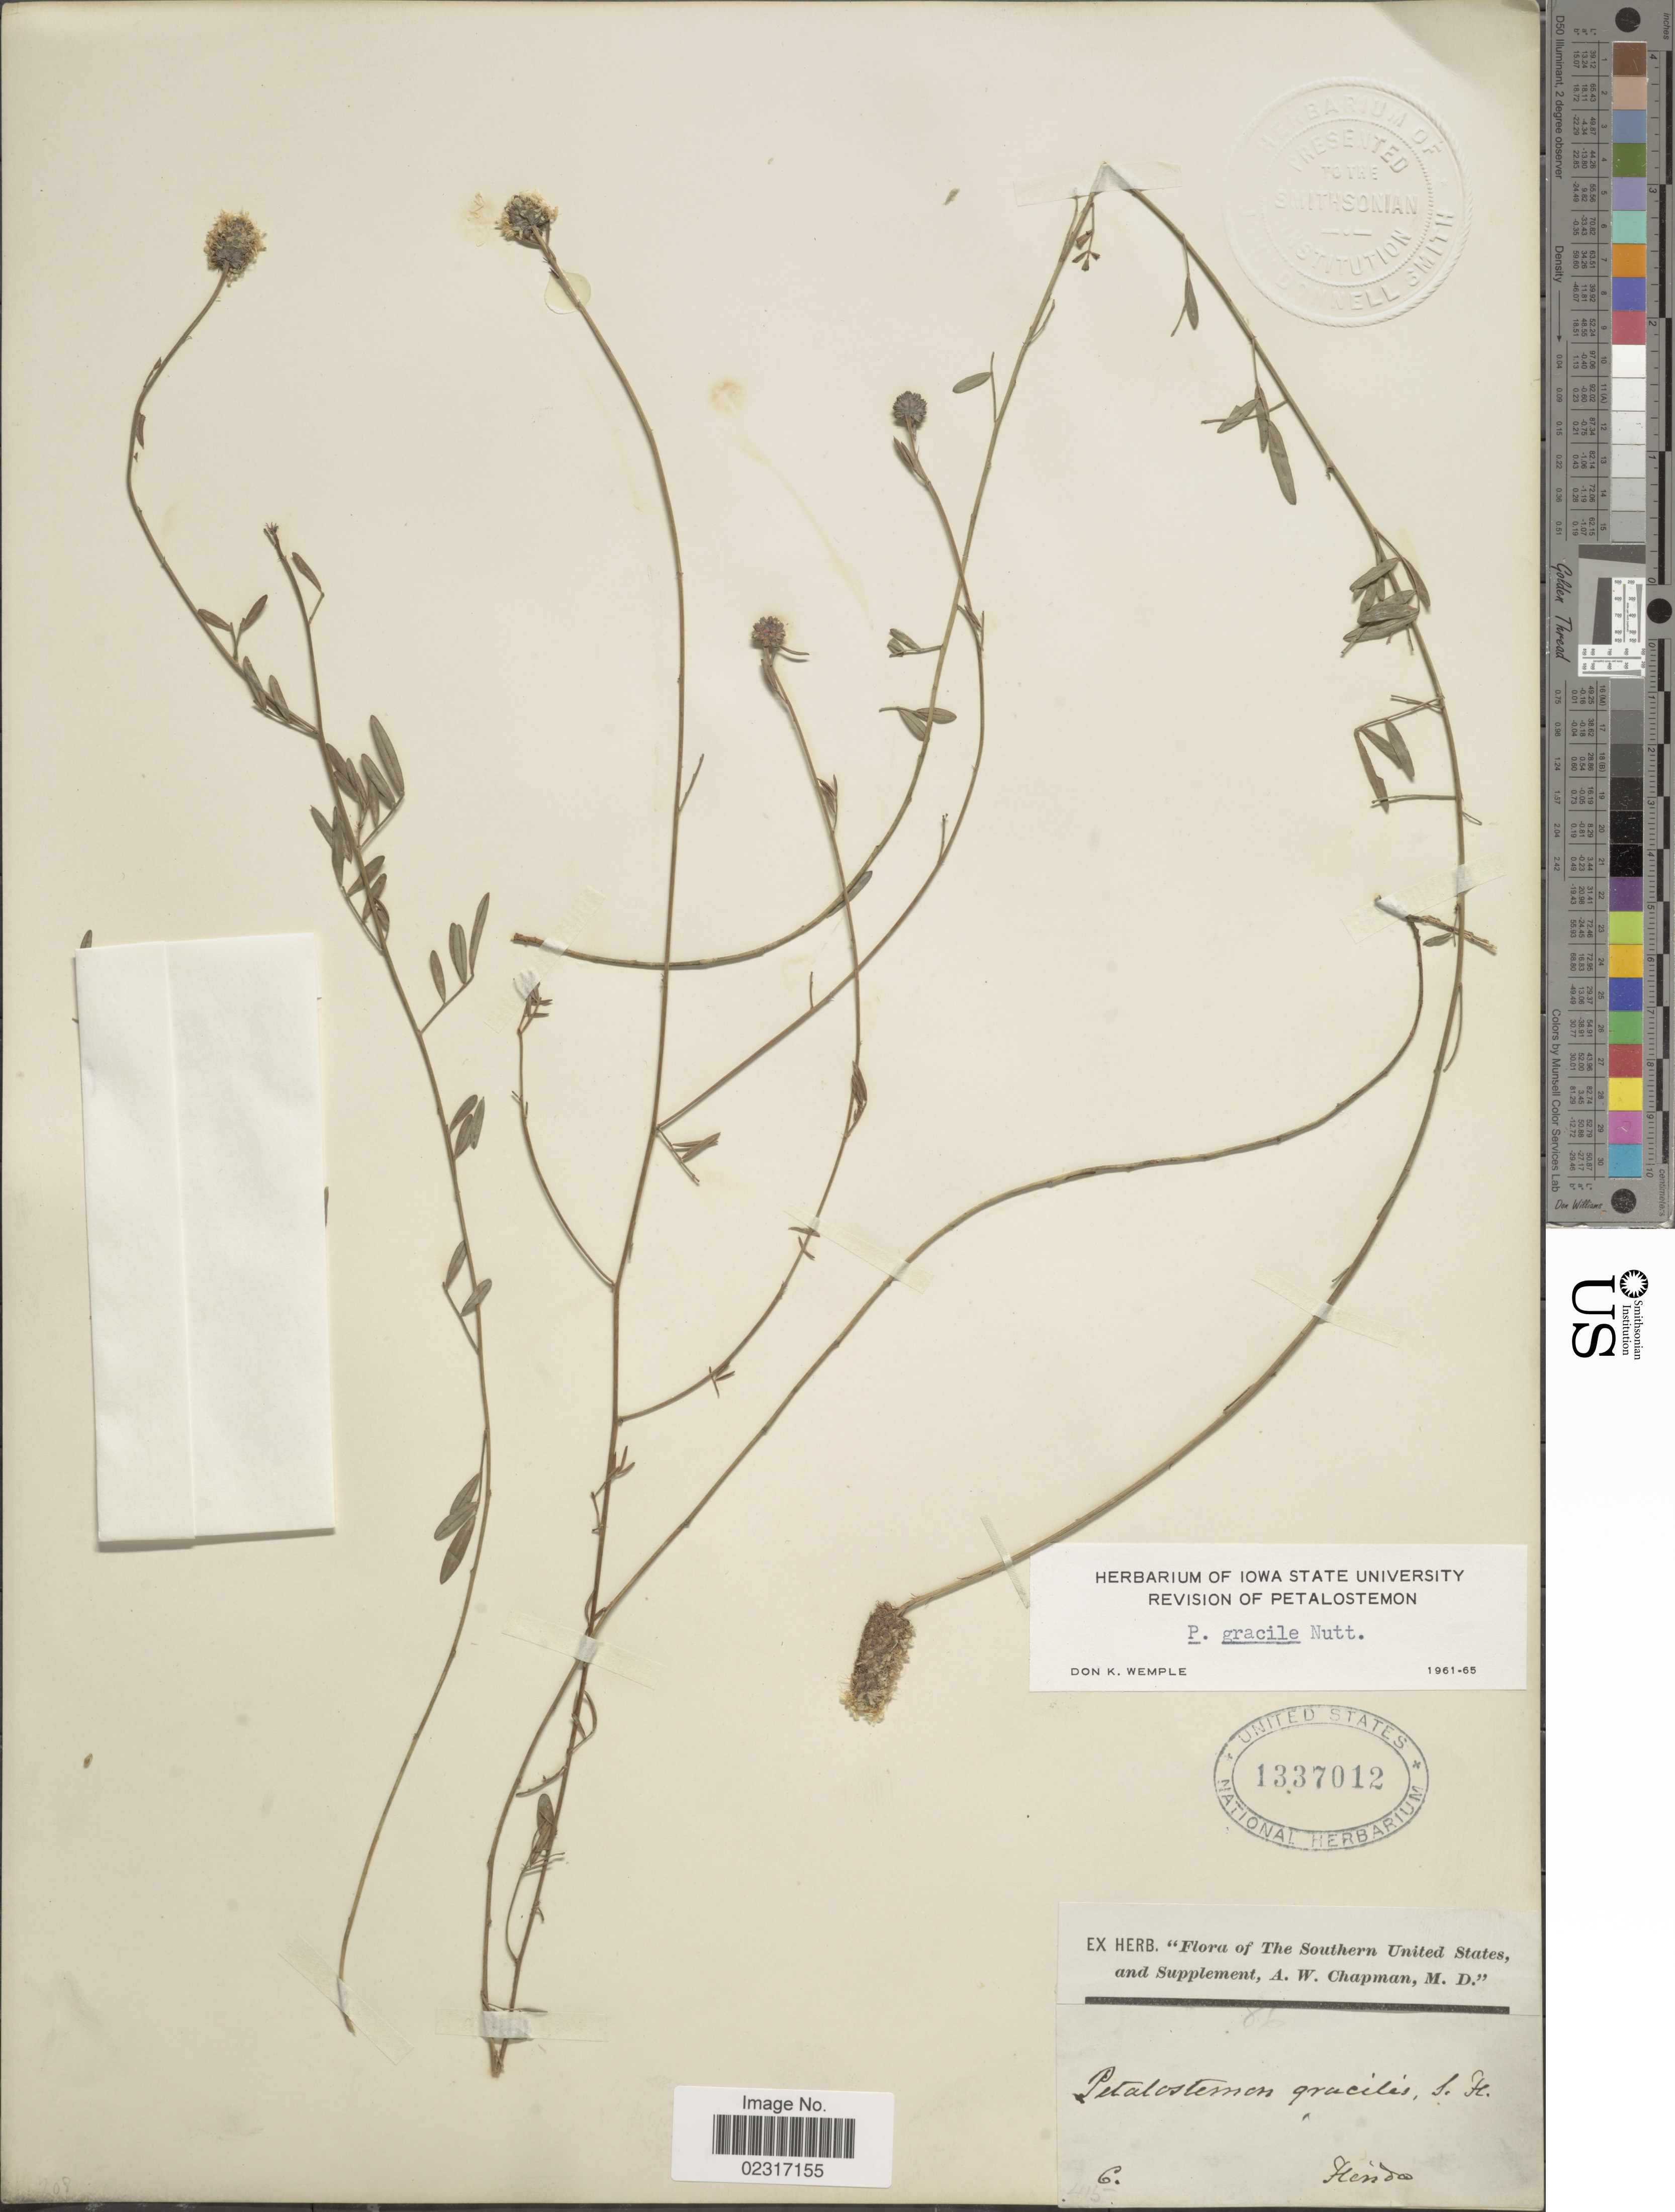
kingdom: Plantae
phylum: Tracheophyta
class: Magnoliopsida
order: Fabales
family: Fabaceae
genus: Dalea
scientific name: Dalea carnea var. gracilis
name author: (Nutt.) Barneby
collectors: ex herb. A.W. Chapman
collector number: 6?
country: United States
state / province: Florida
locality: The Southern United States.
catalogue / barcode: US 1337012